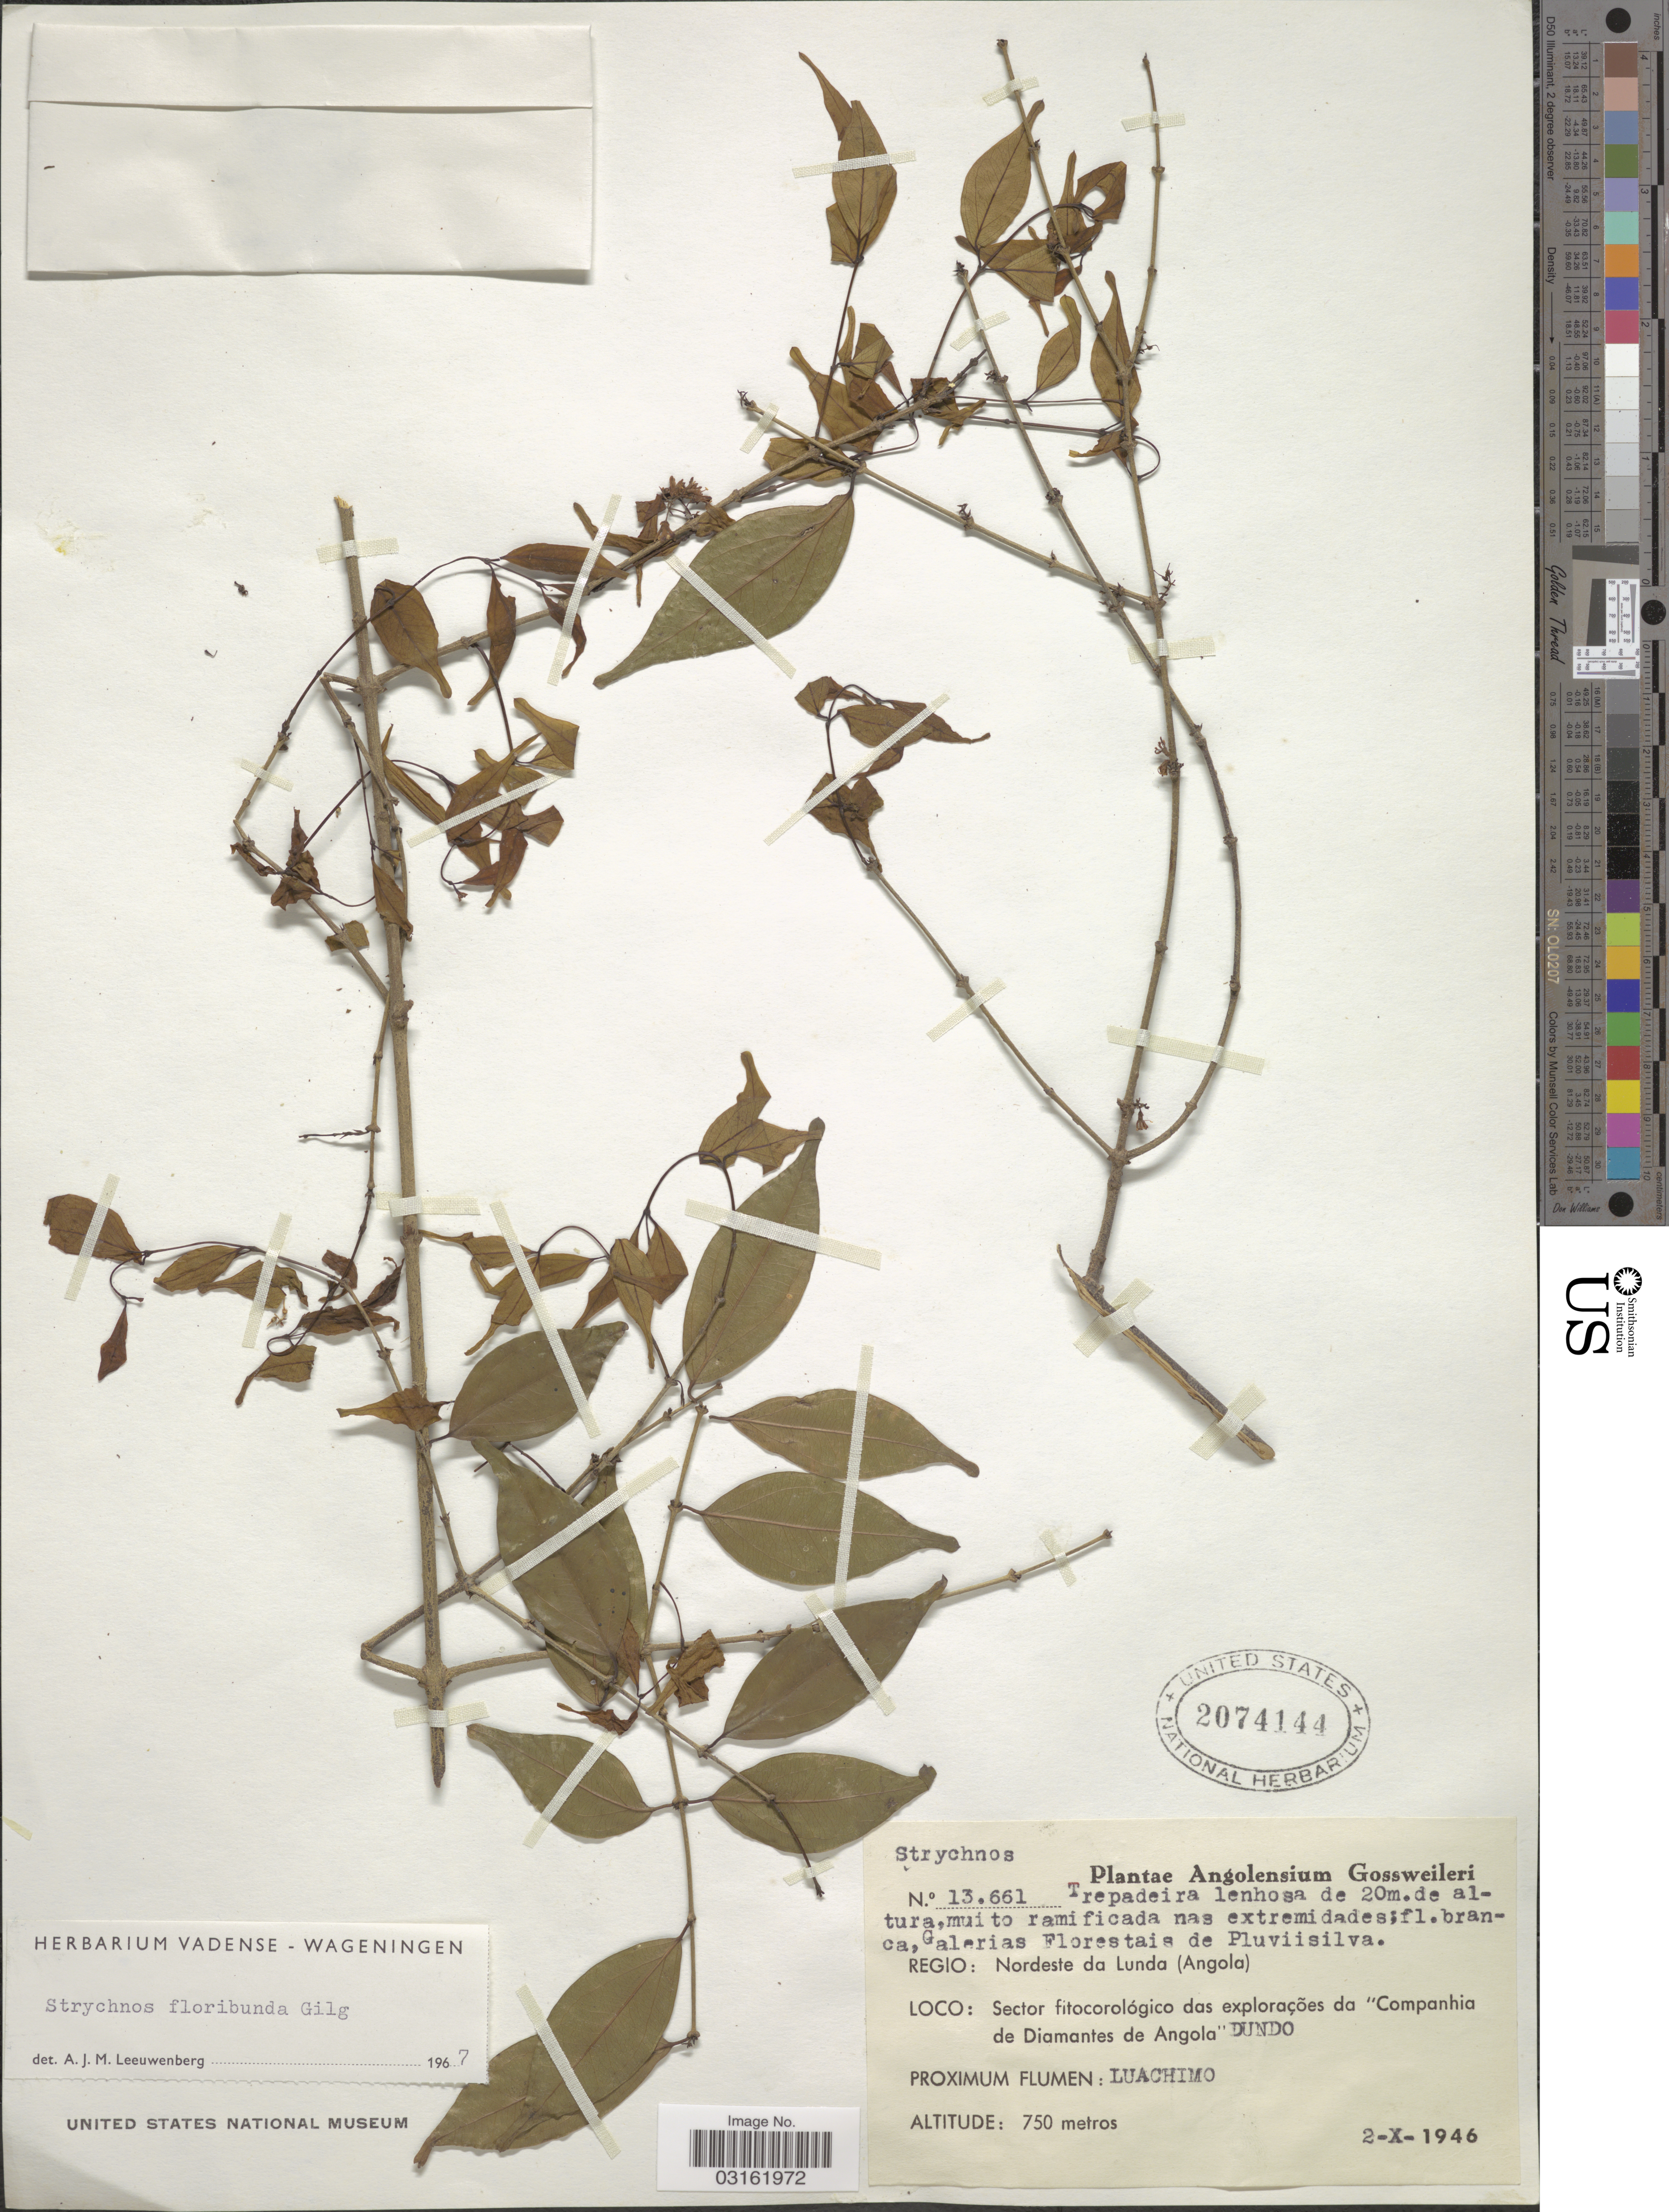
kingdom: Plantae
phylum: Tracheophyta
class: Magnoliopsida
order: Gentianales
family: Loganiaceae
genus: Strychnos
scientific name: Strychnos floribunda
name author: Gilg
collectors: -. Gossweiler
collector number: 13661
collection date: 1946-10-02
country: Angola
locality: Regio: Nordeste da Lunda (Angola). Sector fitocorológico das explorações da "Companhia de Diamantes de Angola" Dundo. Proximum Flumen: Luachimo.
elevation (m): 750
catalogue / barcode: US 2074144